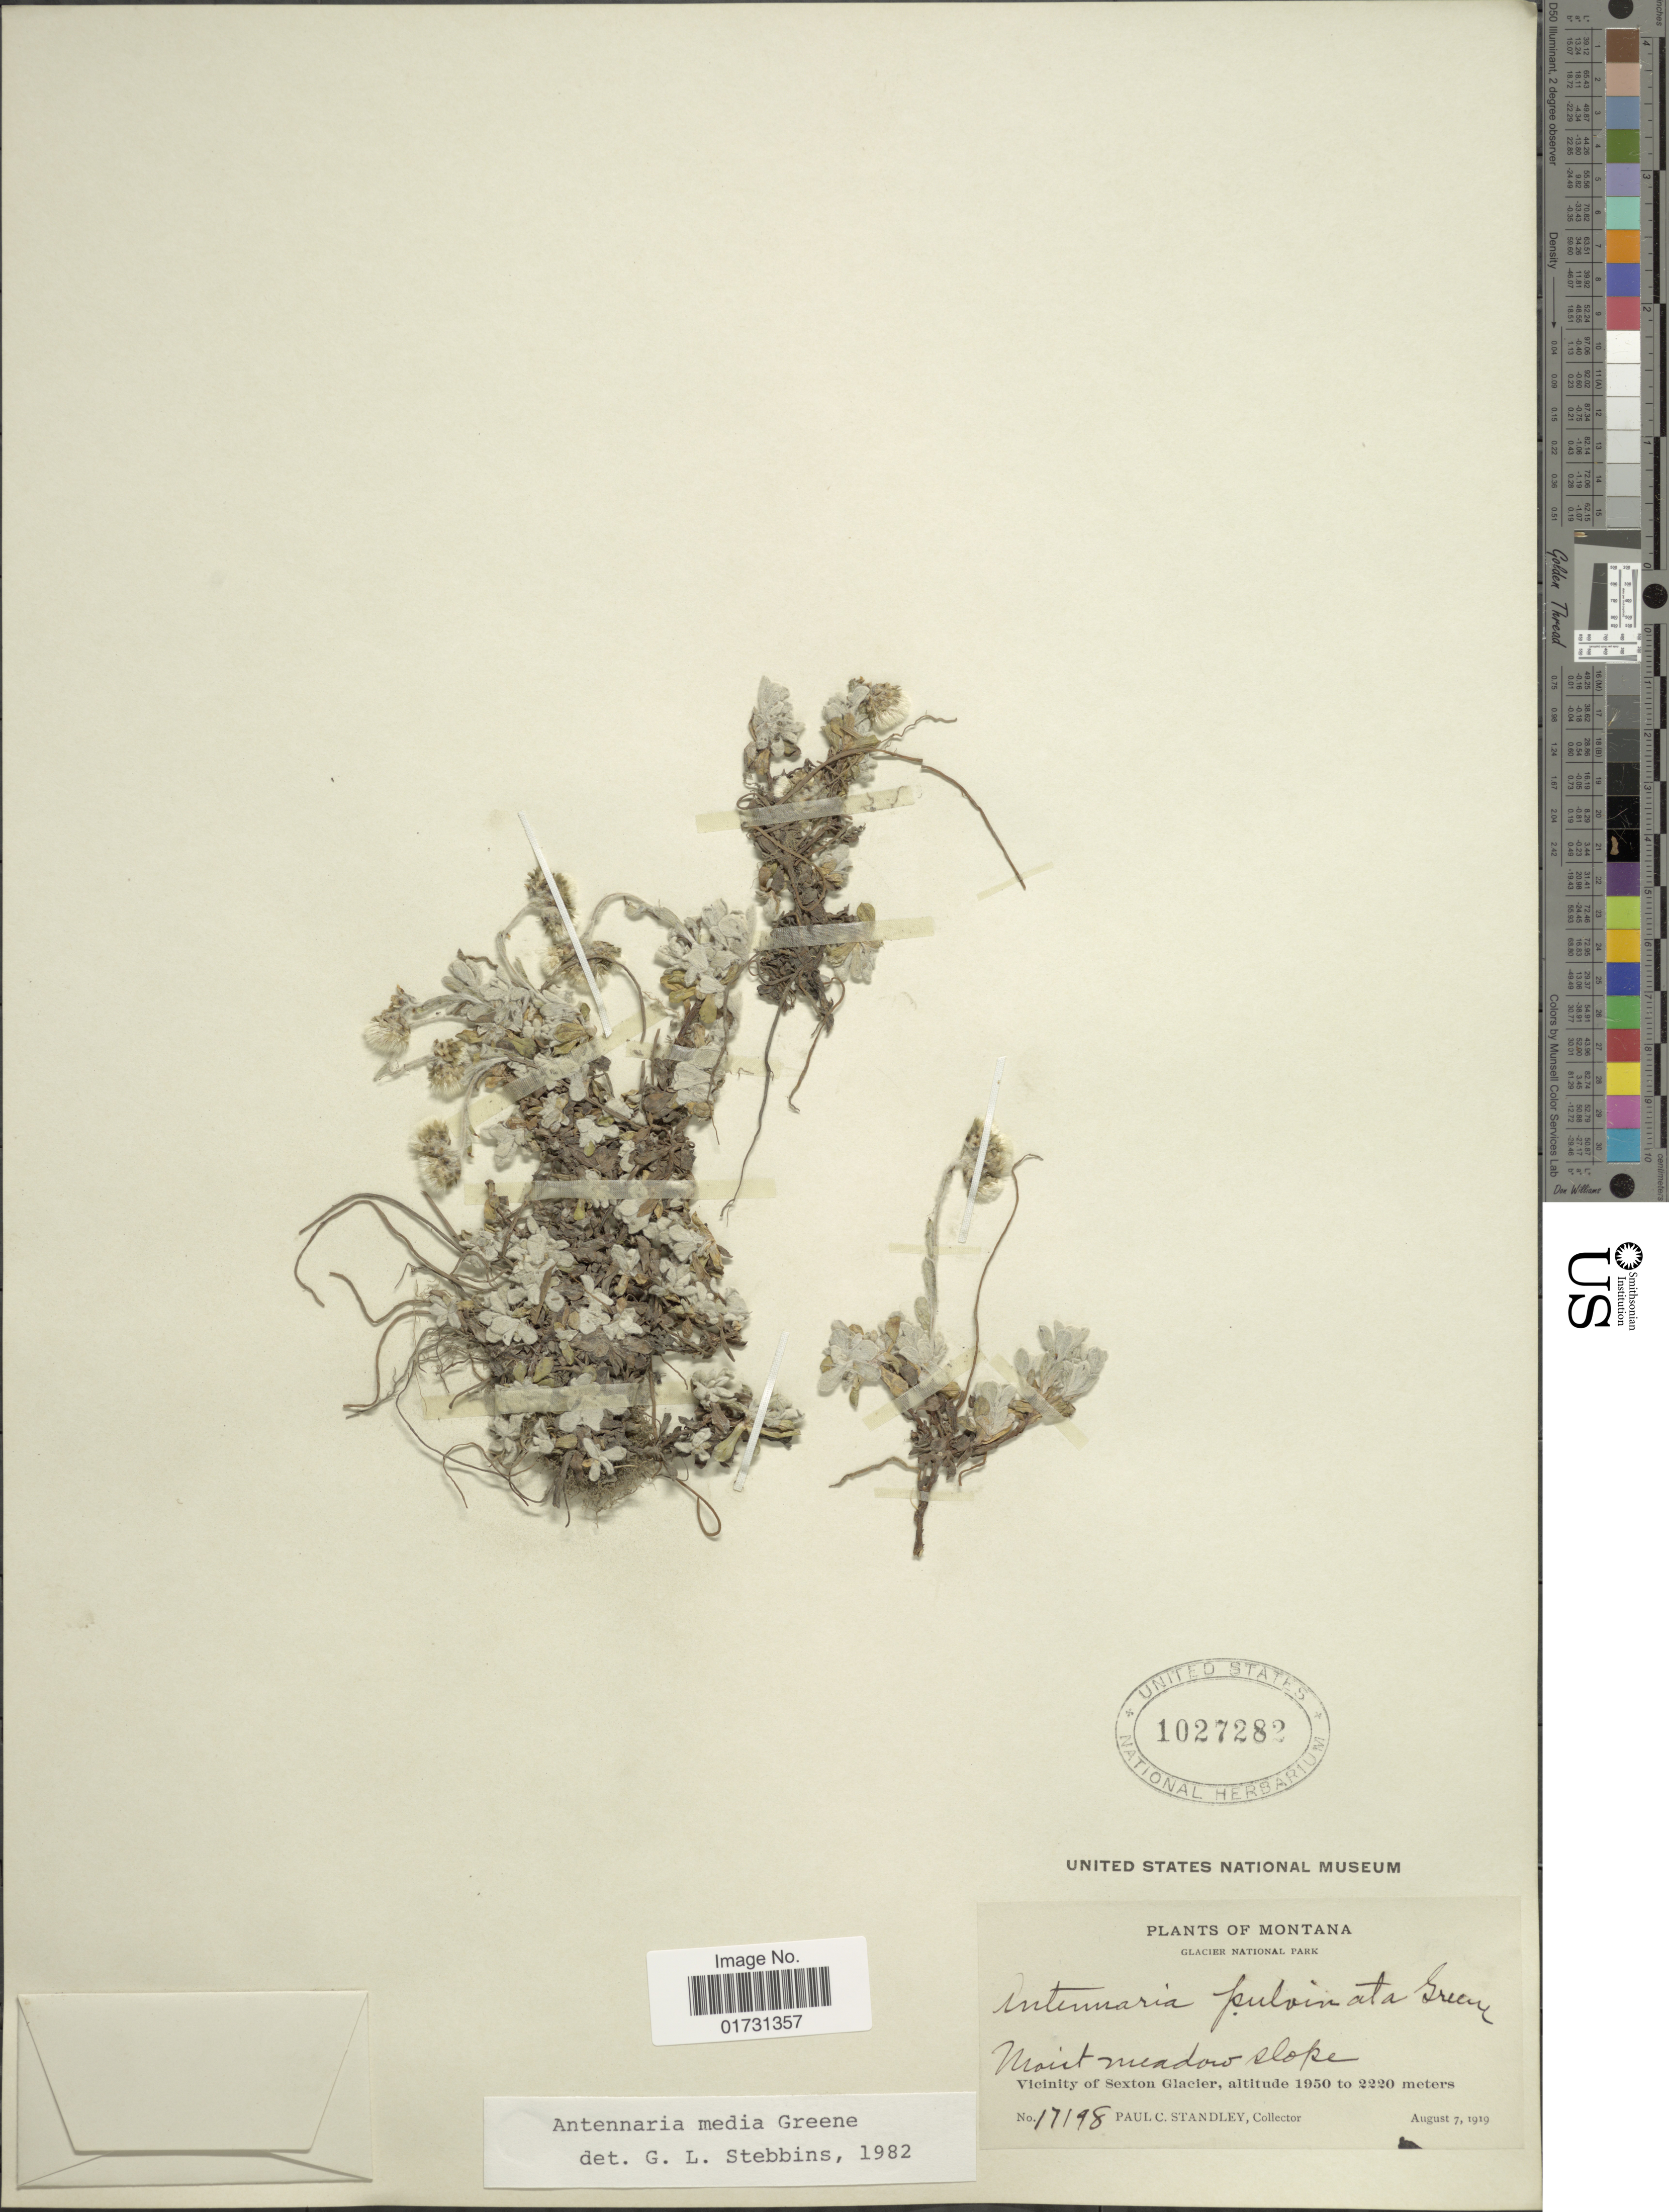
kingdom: Plantae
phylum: Tracheophyta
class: Magnoliopsida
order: Asterales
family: Asteraceae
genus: Antennaria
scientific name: Antennaria media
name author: Greene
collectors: P. C. Standley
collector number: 17198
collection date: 1919-08-07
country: United States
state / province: Montana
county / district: Glacier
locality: Glacier National Park, Moist meadow slope, Vicinity of Sexton Glacier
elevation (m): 1950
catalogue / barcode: US 1027282